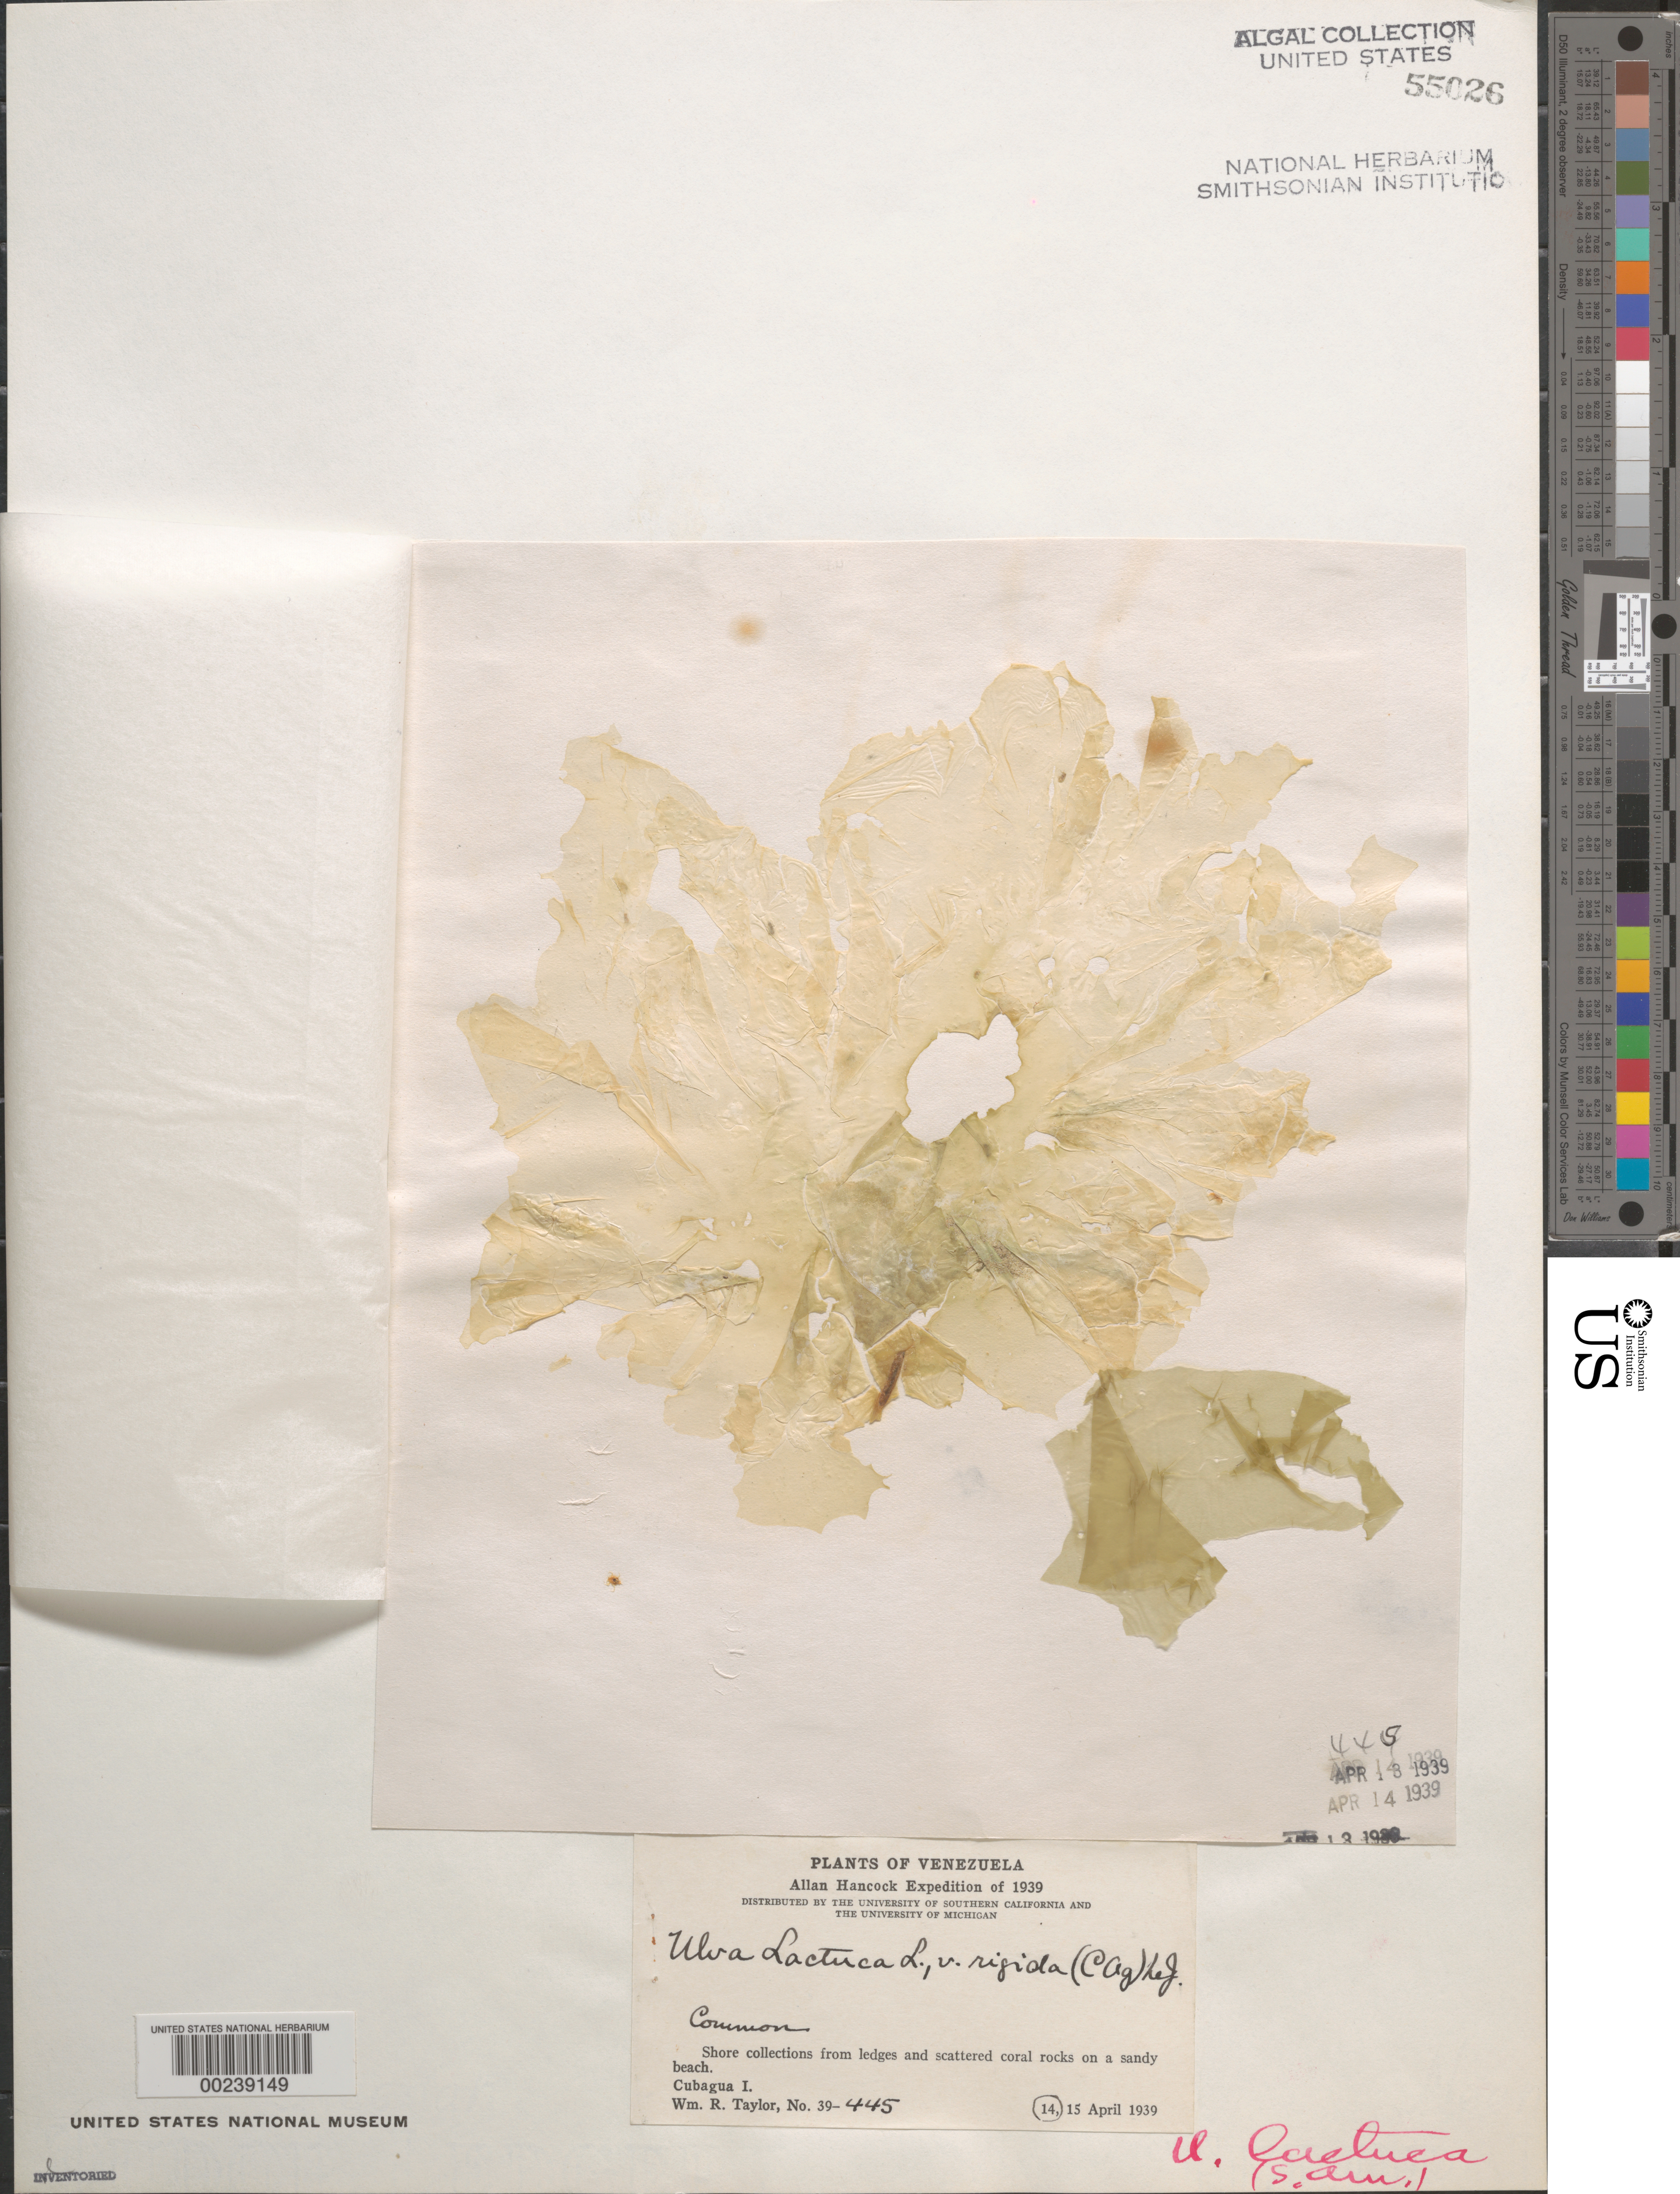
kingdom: Plantae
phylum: Chlorophyta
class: Ulvophyceae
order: Ulvales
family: Ulvaceae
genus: Ulva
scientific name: Ulva lactuca var. rigida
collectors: W. R. Taylor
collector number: WRT 39-445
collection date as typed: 14 Apr 1939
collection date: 1939-04-14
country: Venezuela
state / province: Nueva Esparta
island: Cubagua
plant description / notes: Allan Hancock Expedition of 1939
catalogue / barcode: US 55026